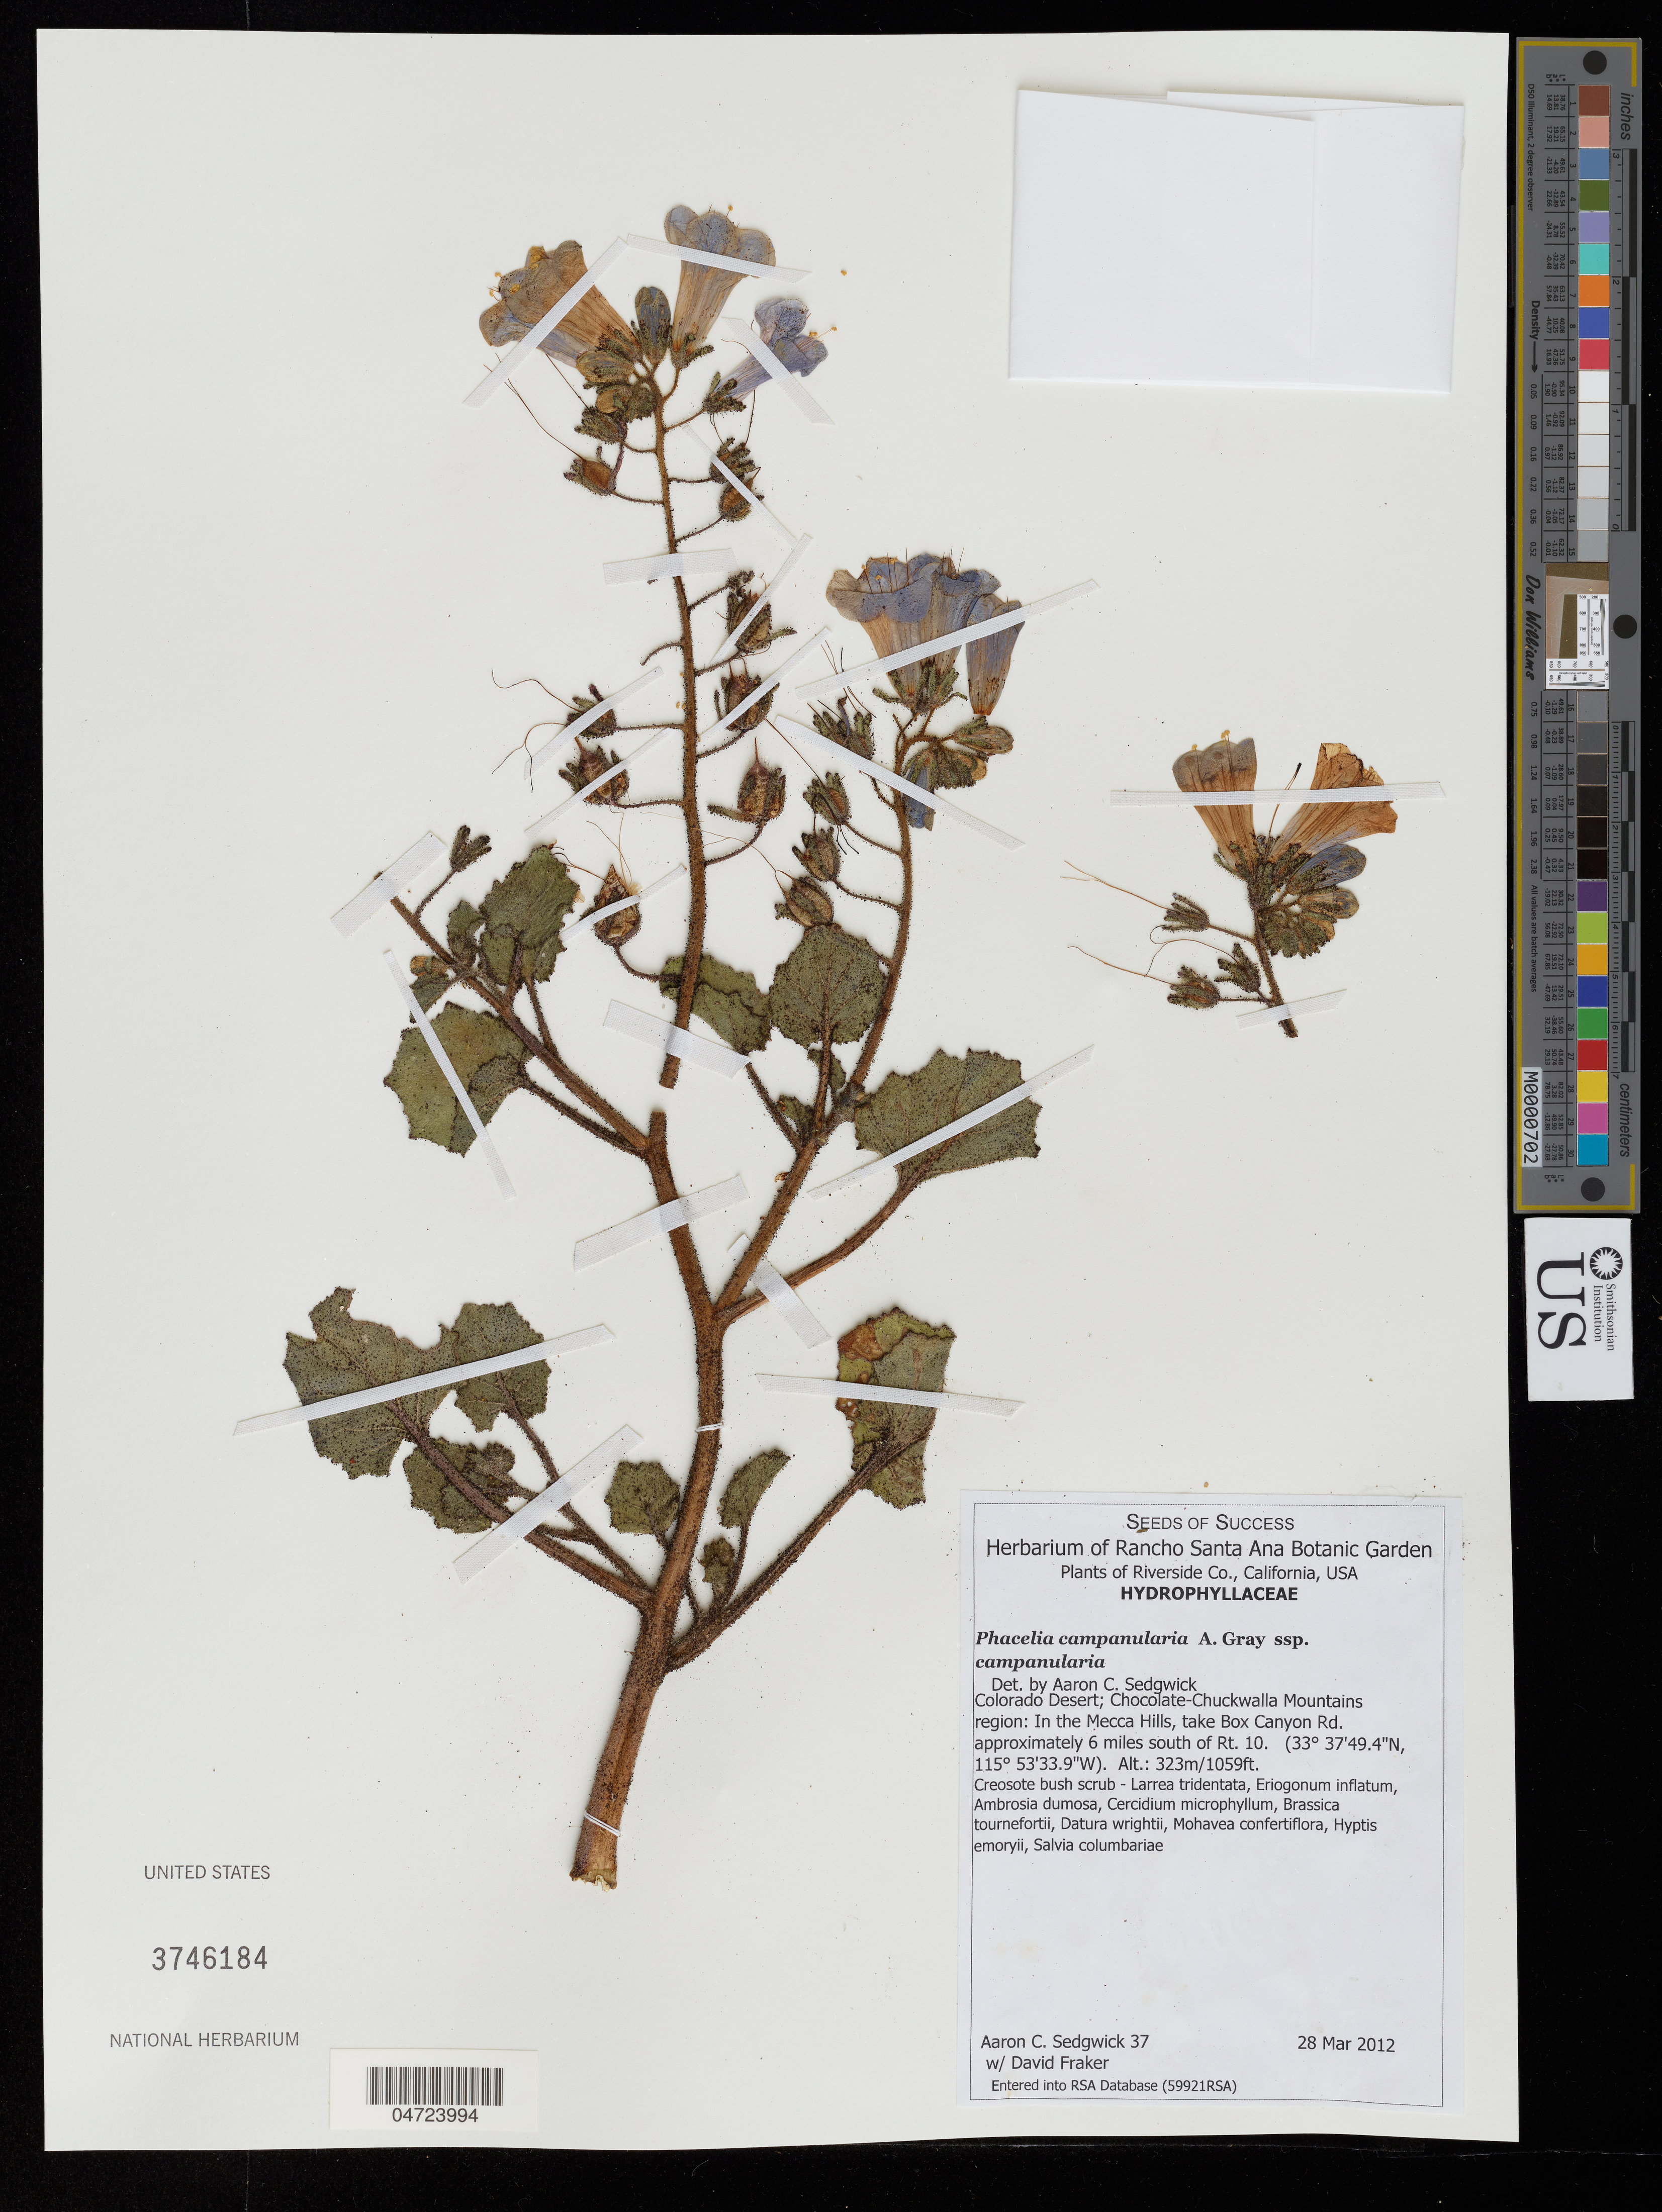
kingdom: Plantae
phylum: Tracheophyta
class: Magnoliopsida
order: Boraginales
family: Hydrophyllaceae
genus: Phacelia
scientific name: Phacelia campanularia subsp. campanularia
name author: A. Gray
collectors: A. Sedgwick & D. Fraker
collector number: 37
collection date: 2012-03-28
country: United States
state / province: California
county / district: Riverside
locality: Riverside Co. Colorado Desert; Chocolate-Chuckwalla Mountains region: In the Mecca Hills, take Box Canyon Rd. approximately 6 miles south of Rt. 10.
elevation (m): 323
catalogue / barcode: US 3746184